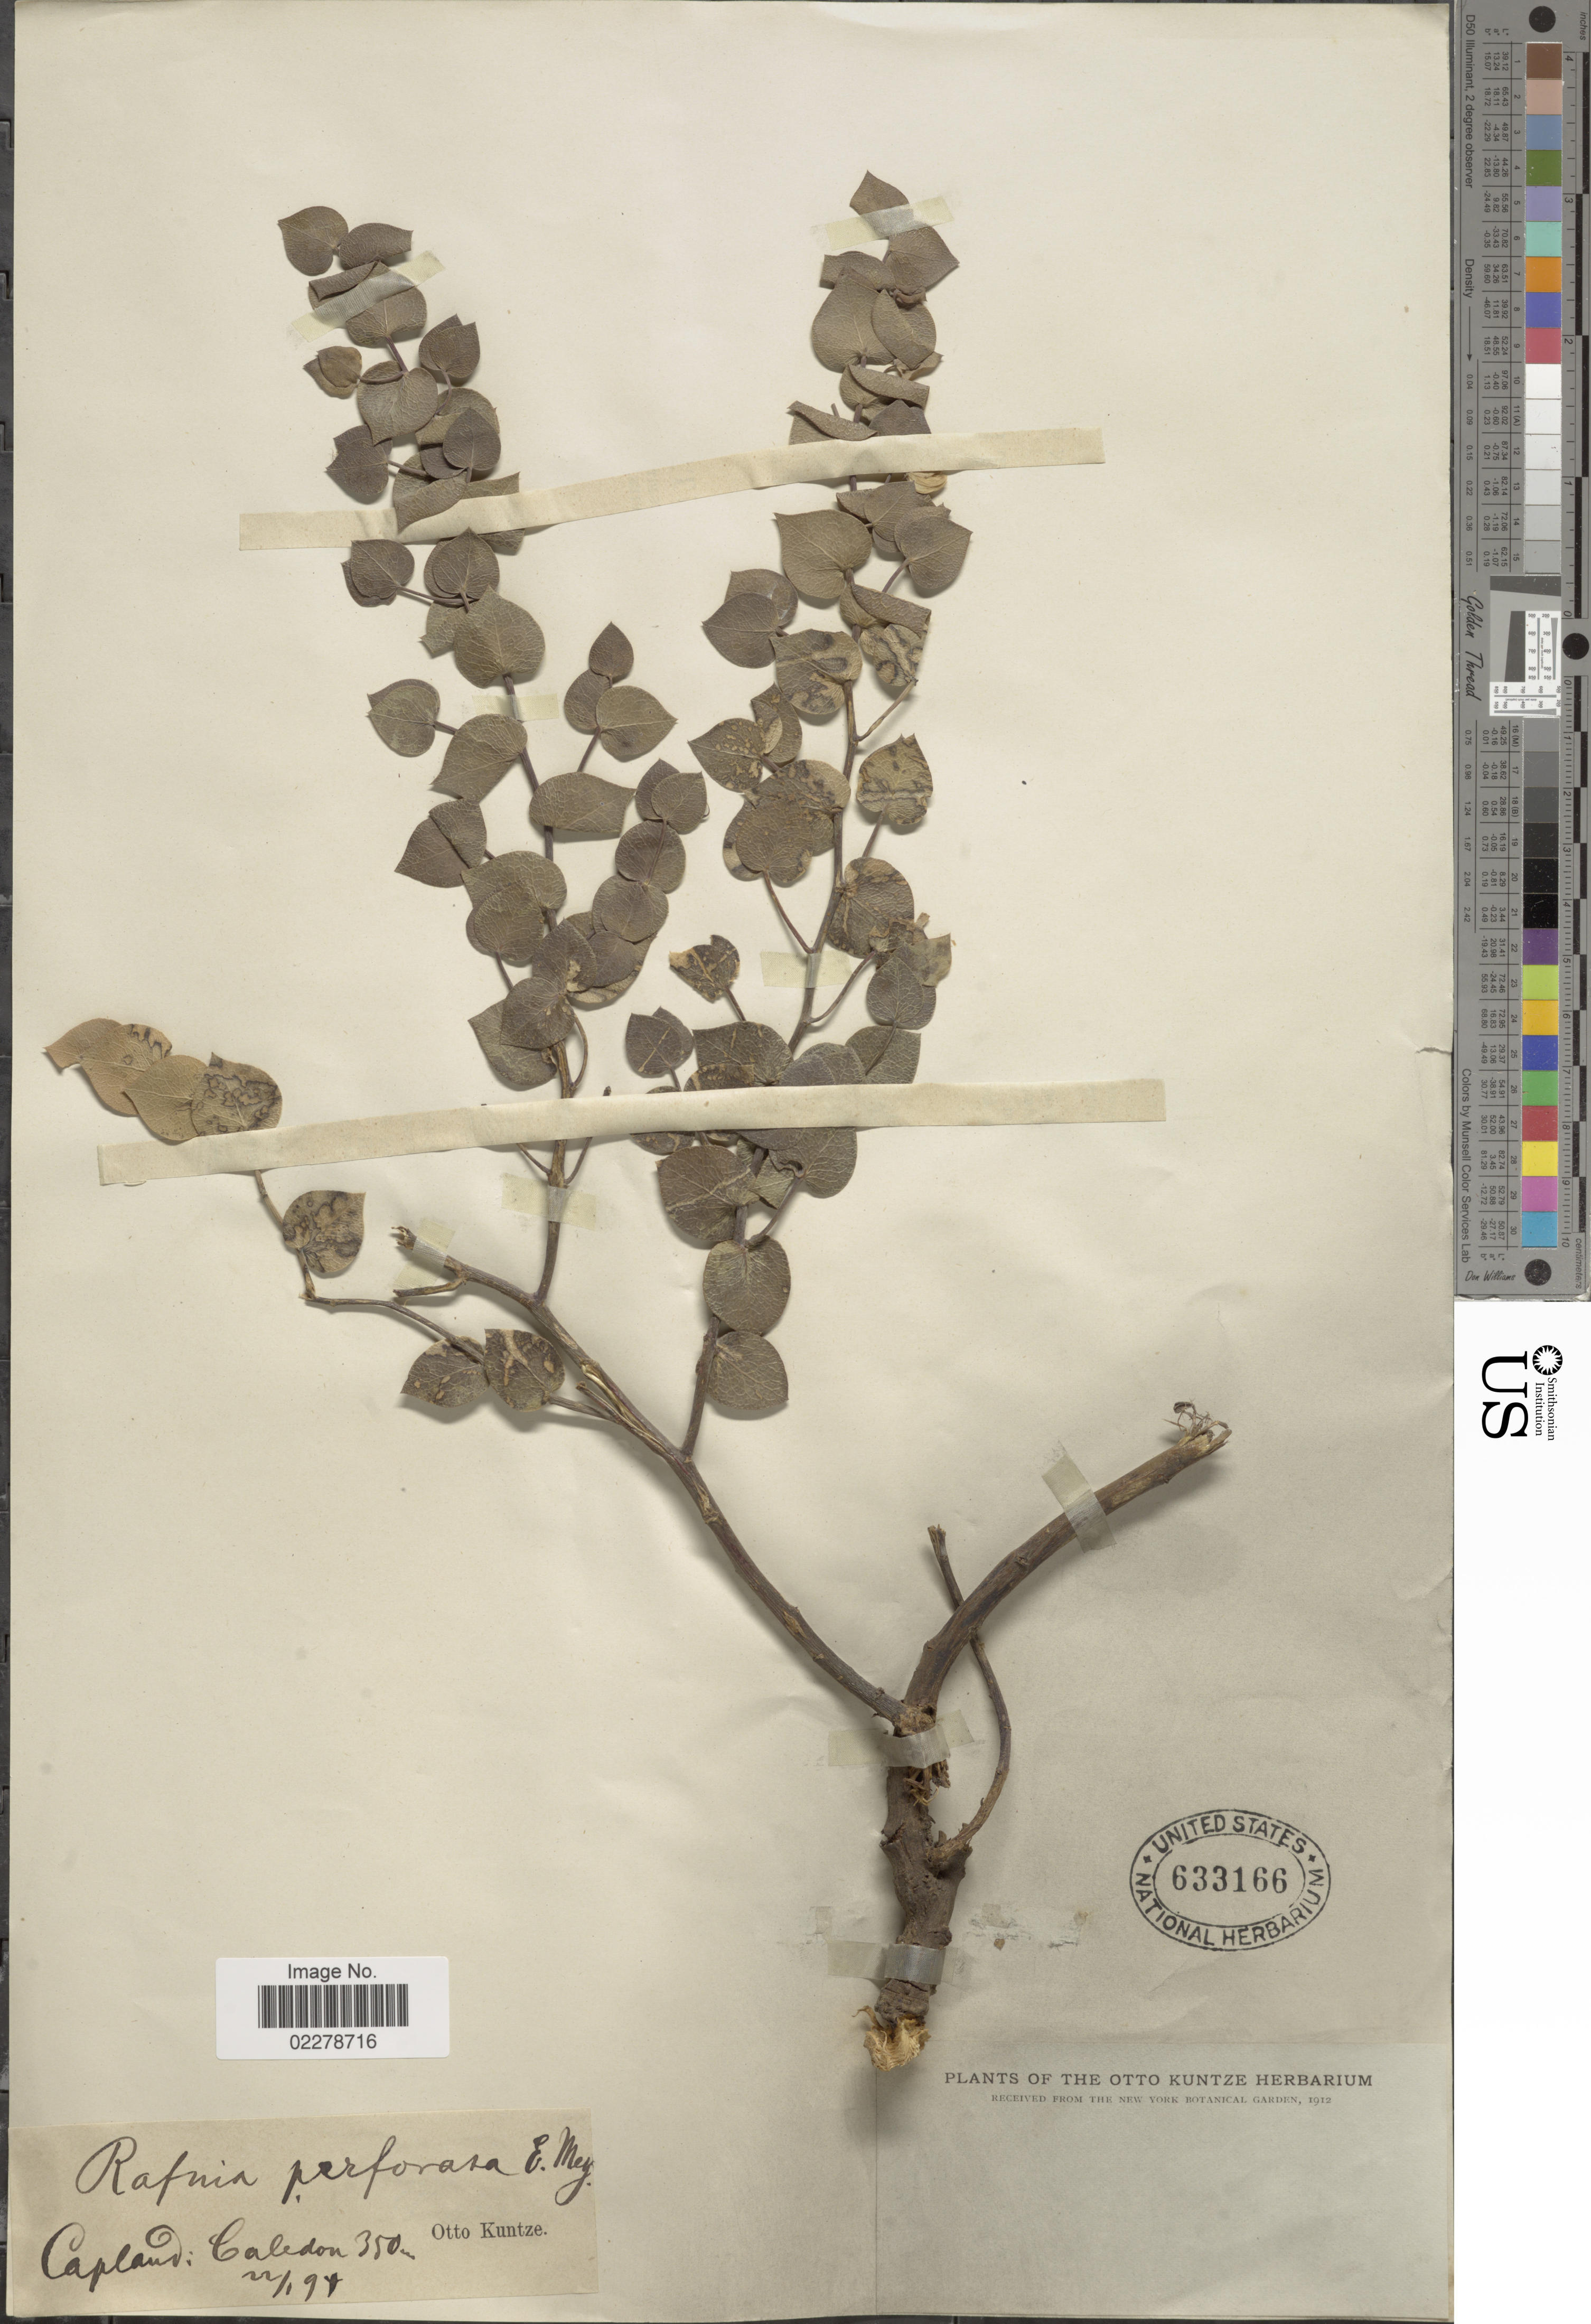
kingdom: Plantae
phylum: Tracheophyta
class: Magnoliopsida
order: Fabales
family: Fabaceae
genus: Rafnia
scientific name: Rafnia acuminata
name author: (E. Mey.) G.J. Campb. & B.-E. van Wyk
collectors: C.E.O. Kuntze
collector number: s.n,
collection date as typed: Transcribed d/m/y: /11/94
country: South Africa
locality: Capland: Caledon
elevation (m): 350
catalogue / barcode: US 633166